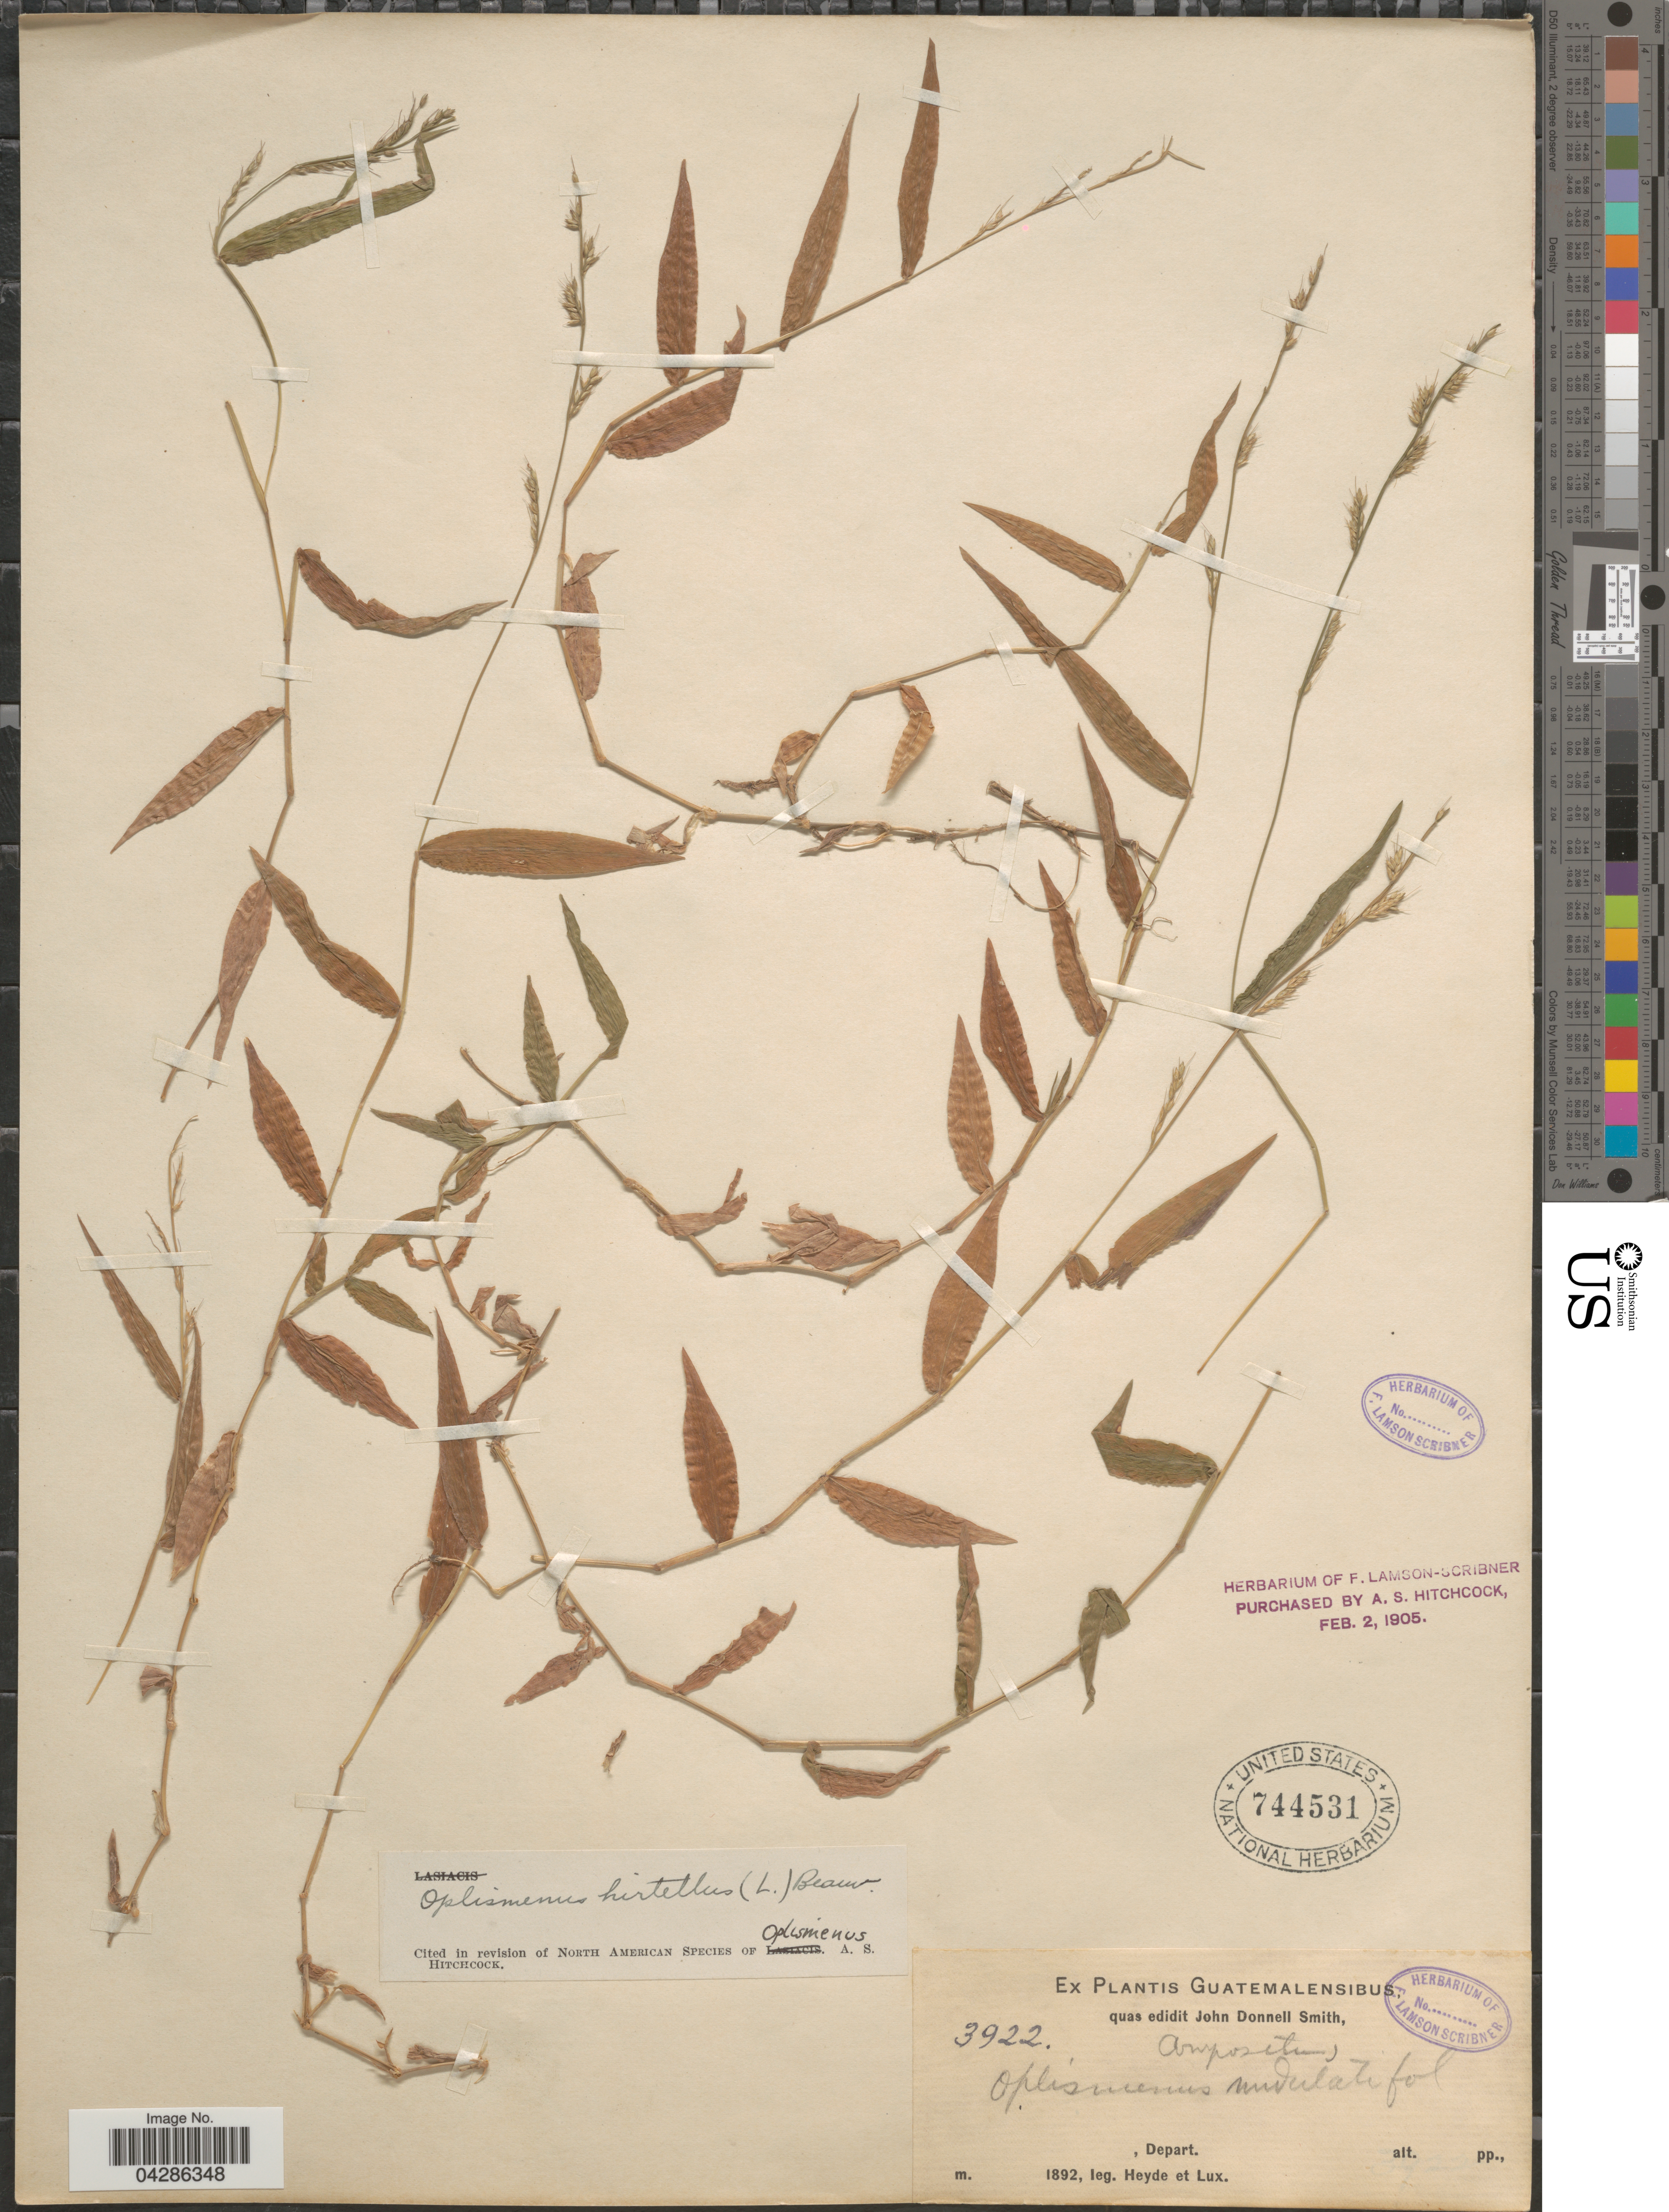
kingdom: Plantae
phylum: Tracheophyta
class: Liliopsida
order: Poales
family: Poaceae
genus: Oplismenus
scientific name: Oplismenus hirtellus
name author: (L.) P. Beauv.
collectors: Heyde & Lux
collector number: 3922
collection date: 1892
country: Guatemala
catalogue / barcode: US 744531